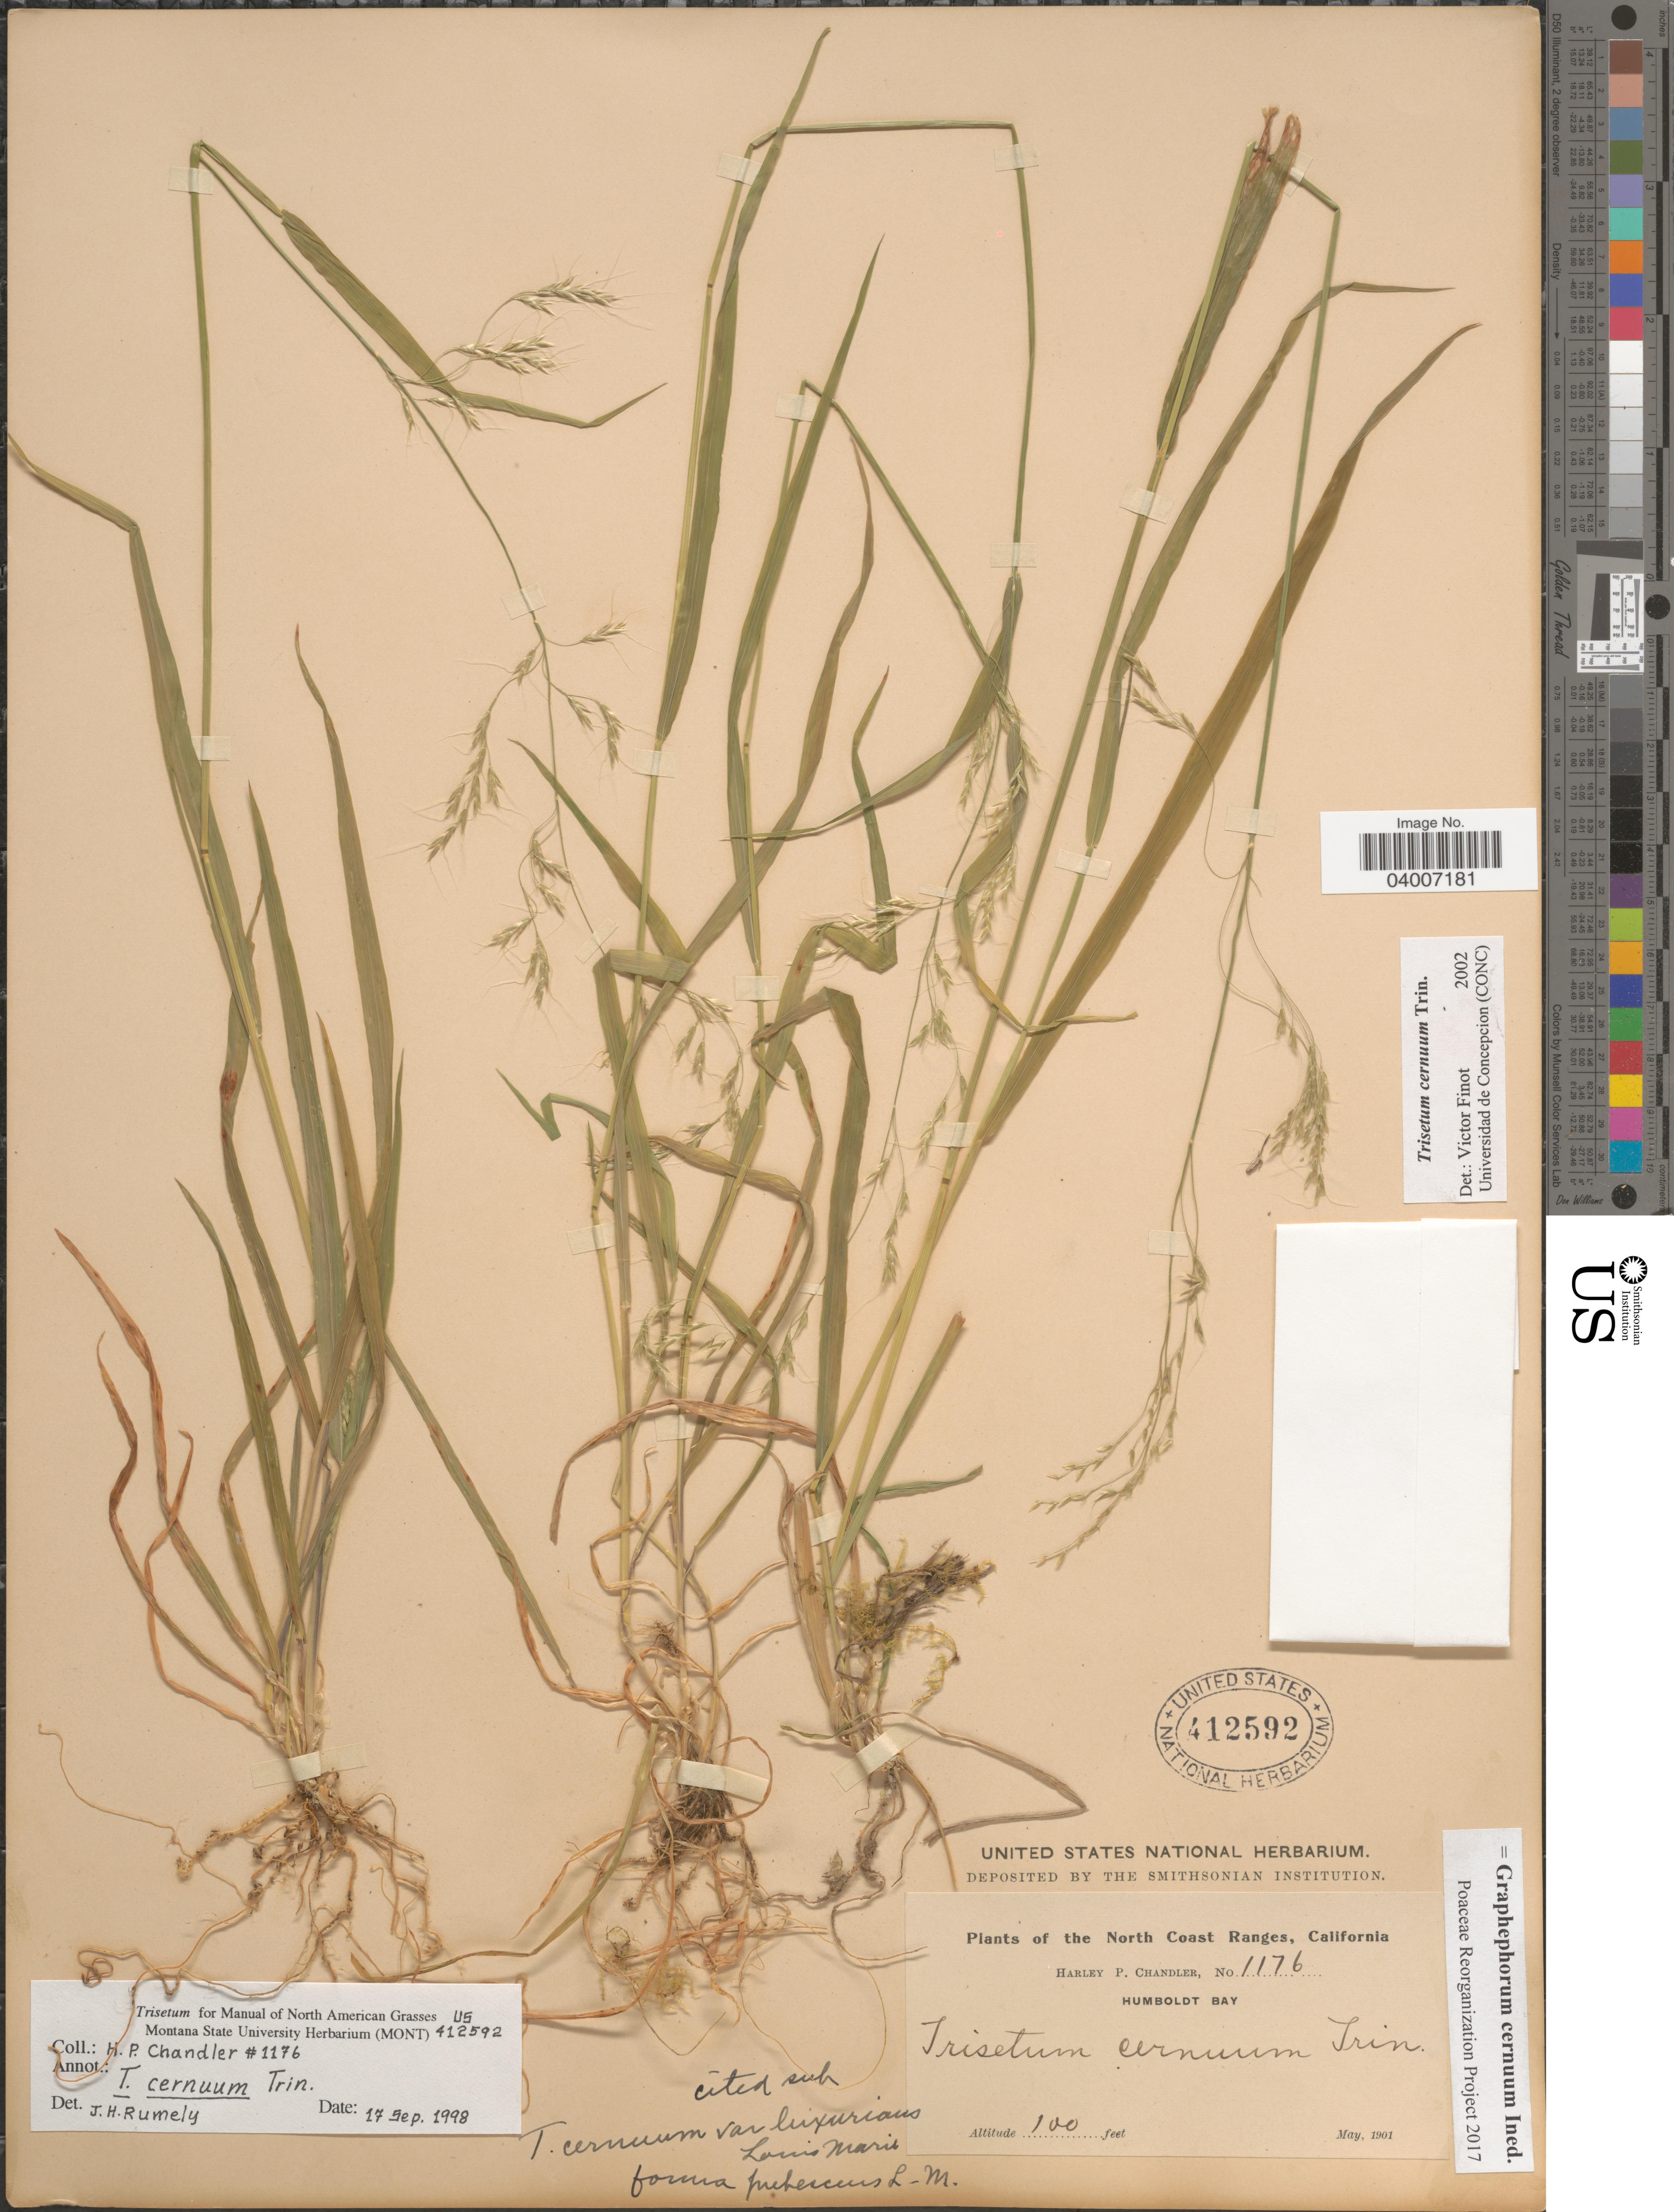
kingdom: Plantae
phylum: Tracheophyta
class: Liliopsida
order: Poales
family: Poaceae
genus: Graphephorum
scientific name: Graphephorum cernuum ined.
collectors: H. Chandler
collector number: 1176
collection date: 1901-05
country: United States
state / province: California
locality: The North Coast Ranges. Humboldt Bay.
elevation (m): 30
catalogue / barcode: US 412592